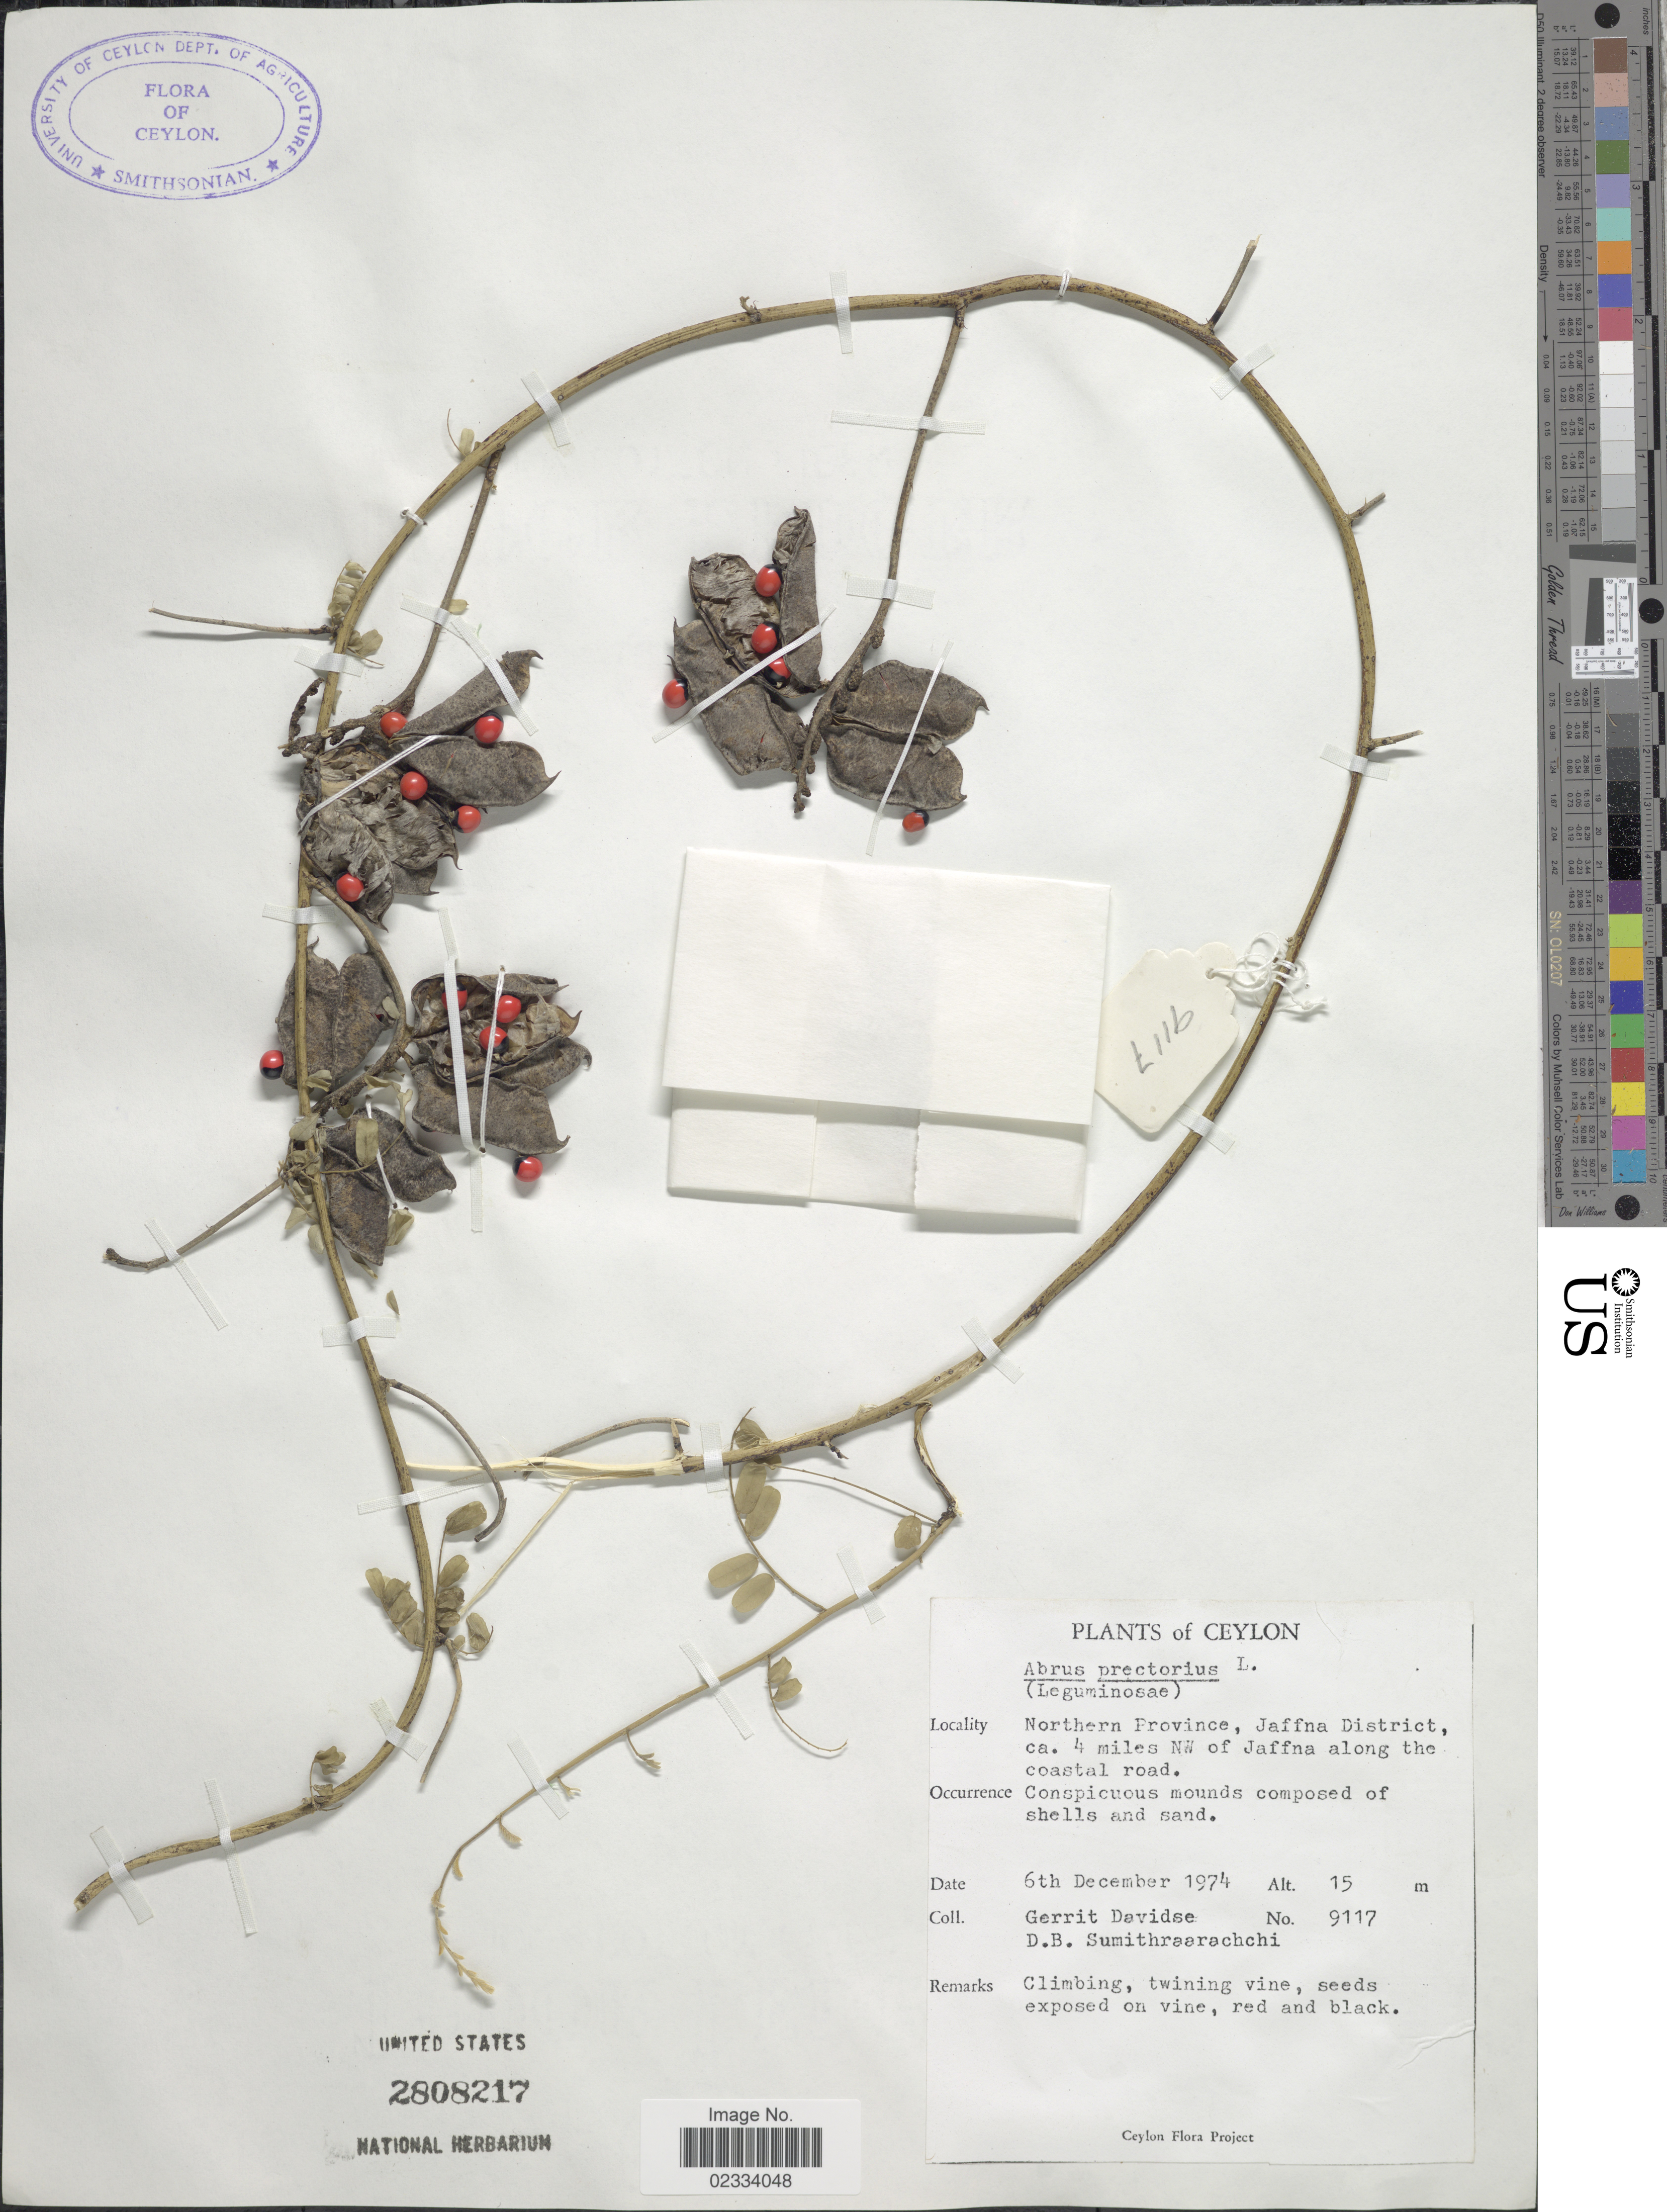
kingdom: Plantae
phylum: Tracheophyta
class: Magnoliopsida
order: Fabales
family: Fabaceae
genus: Abrus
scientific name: Abrus precatorius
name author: L.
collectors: G. Davidse & D. B. Sumithraarachchi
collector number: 9117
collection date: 1974-12-06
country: Sri Lanka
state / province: Northern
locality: Ceylon. Jaffna District, ca. 4 miles NW of Jaffna along the coastal road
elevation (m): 15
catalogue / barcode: US 2808217